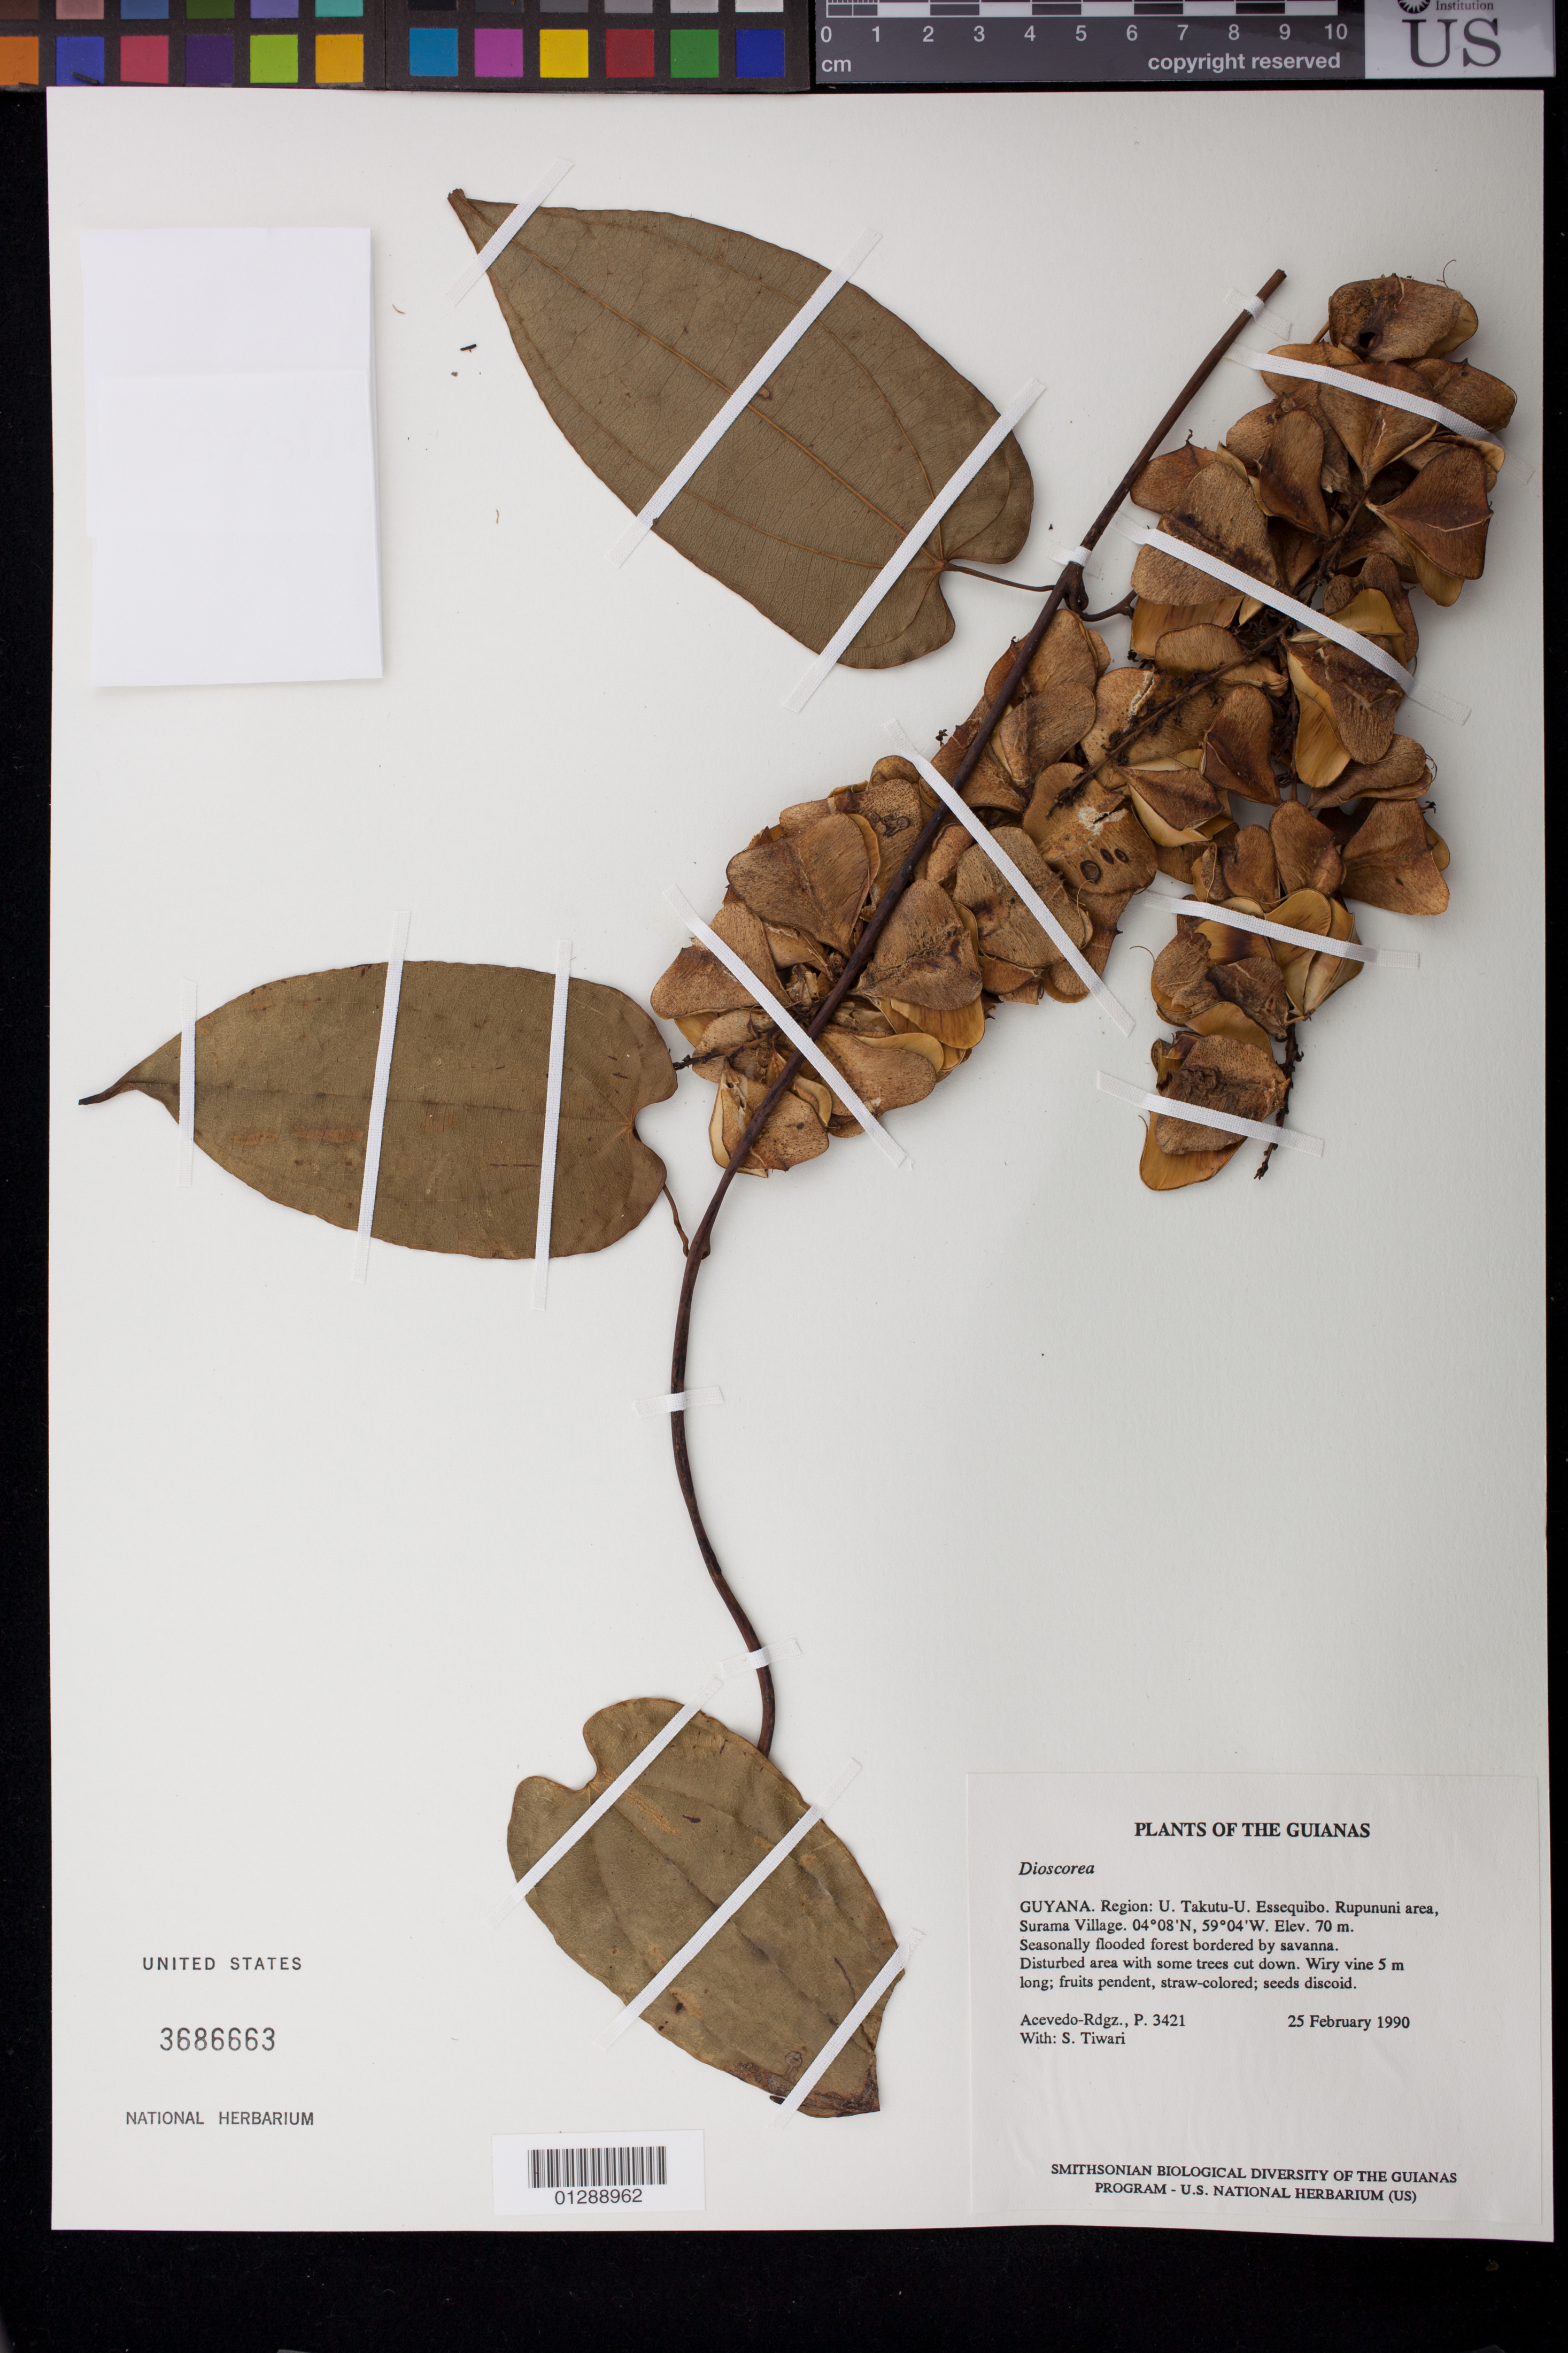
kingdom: Plantae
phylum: Tracheophyta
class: Liliopsida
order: Dioscoreales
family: Dioscoreaceae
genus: Dioscorea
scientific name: Dioscorea sp.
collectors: P. Acevedo-Rodr. & S. Tiwari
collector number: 3421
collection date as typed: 25 February 1990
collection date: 1990-02-25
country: Guyana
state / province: U. Takutu-U. Essequibo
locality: Rupununi area, Surama Village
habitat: Seasonally flooded forest bordered by savanna. Disturbed area with some trees cut down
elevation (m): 70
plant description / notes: US, NY, MO, CAY, K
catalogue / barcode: US 3686663